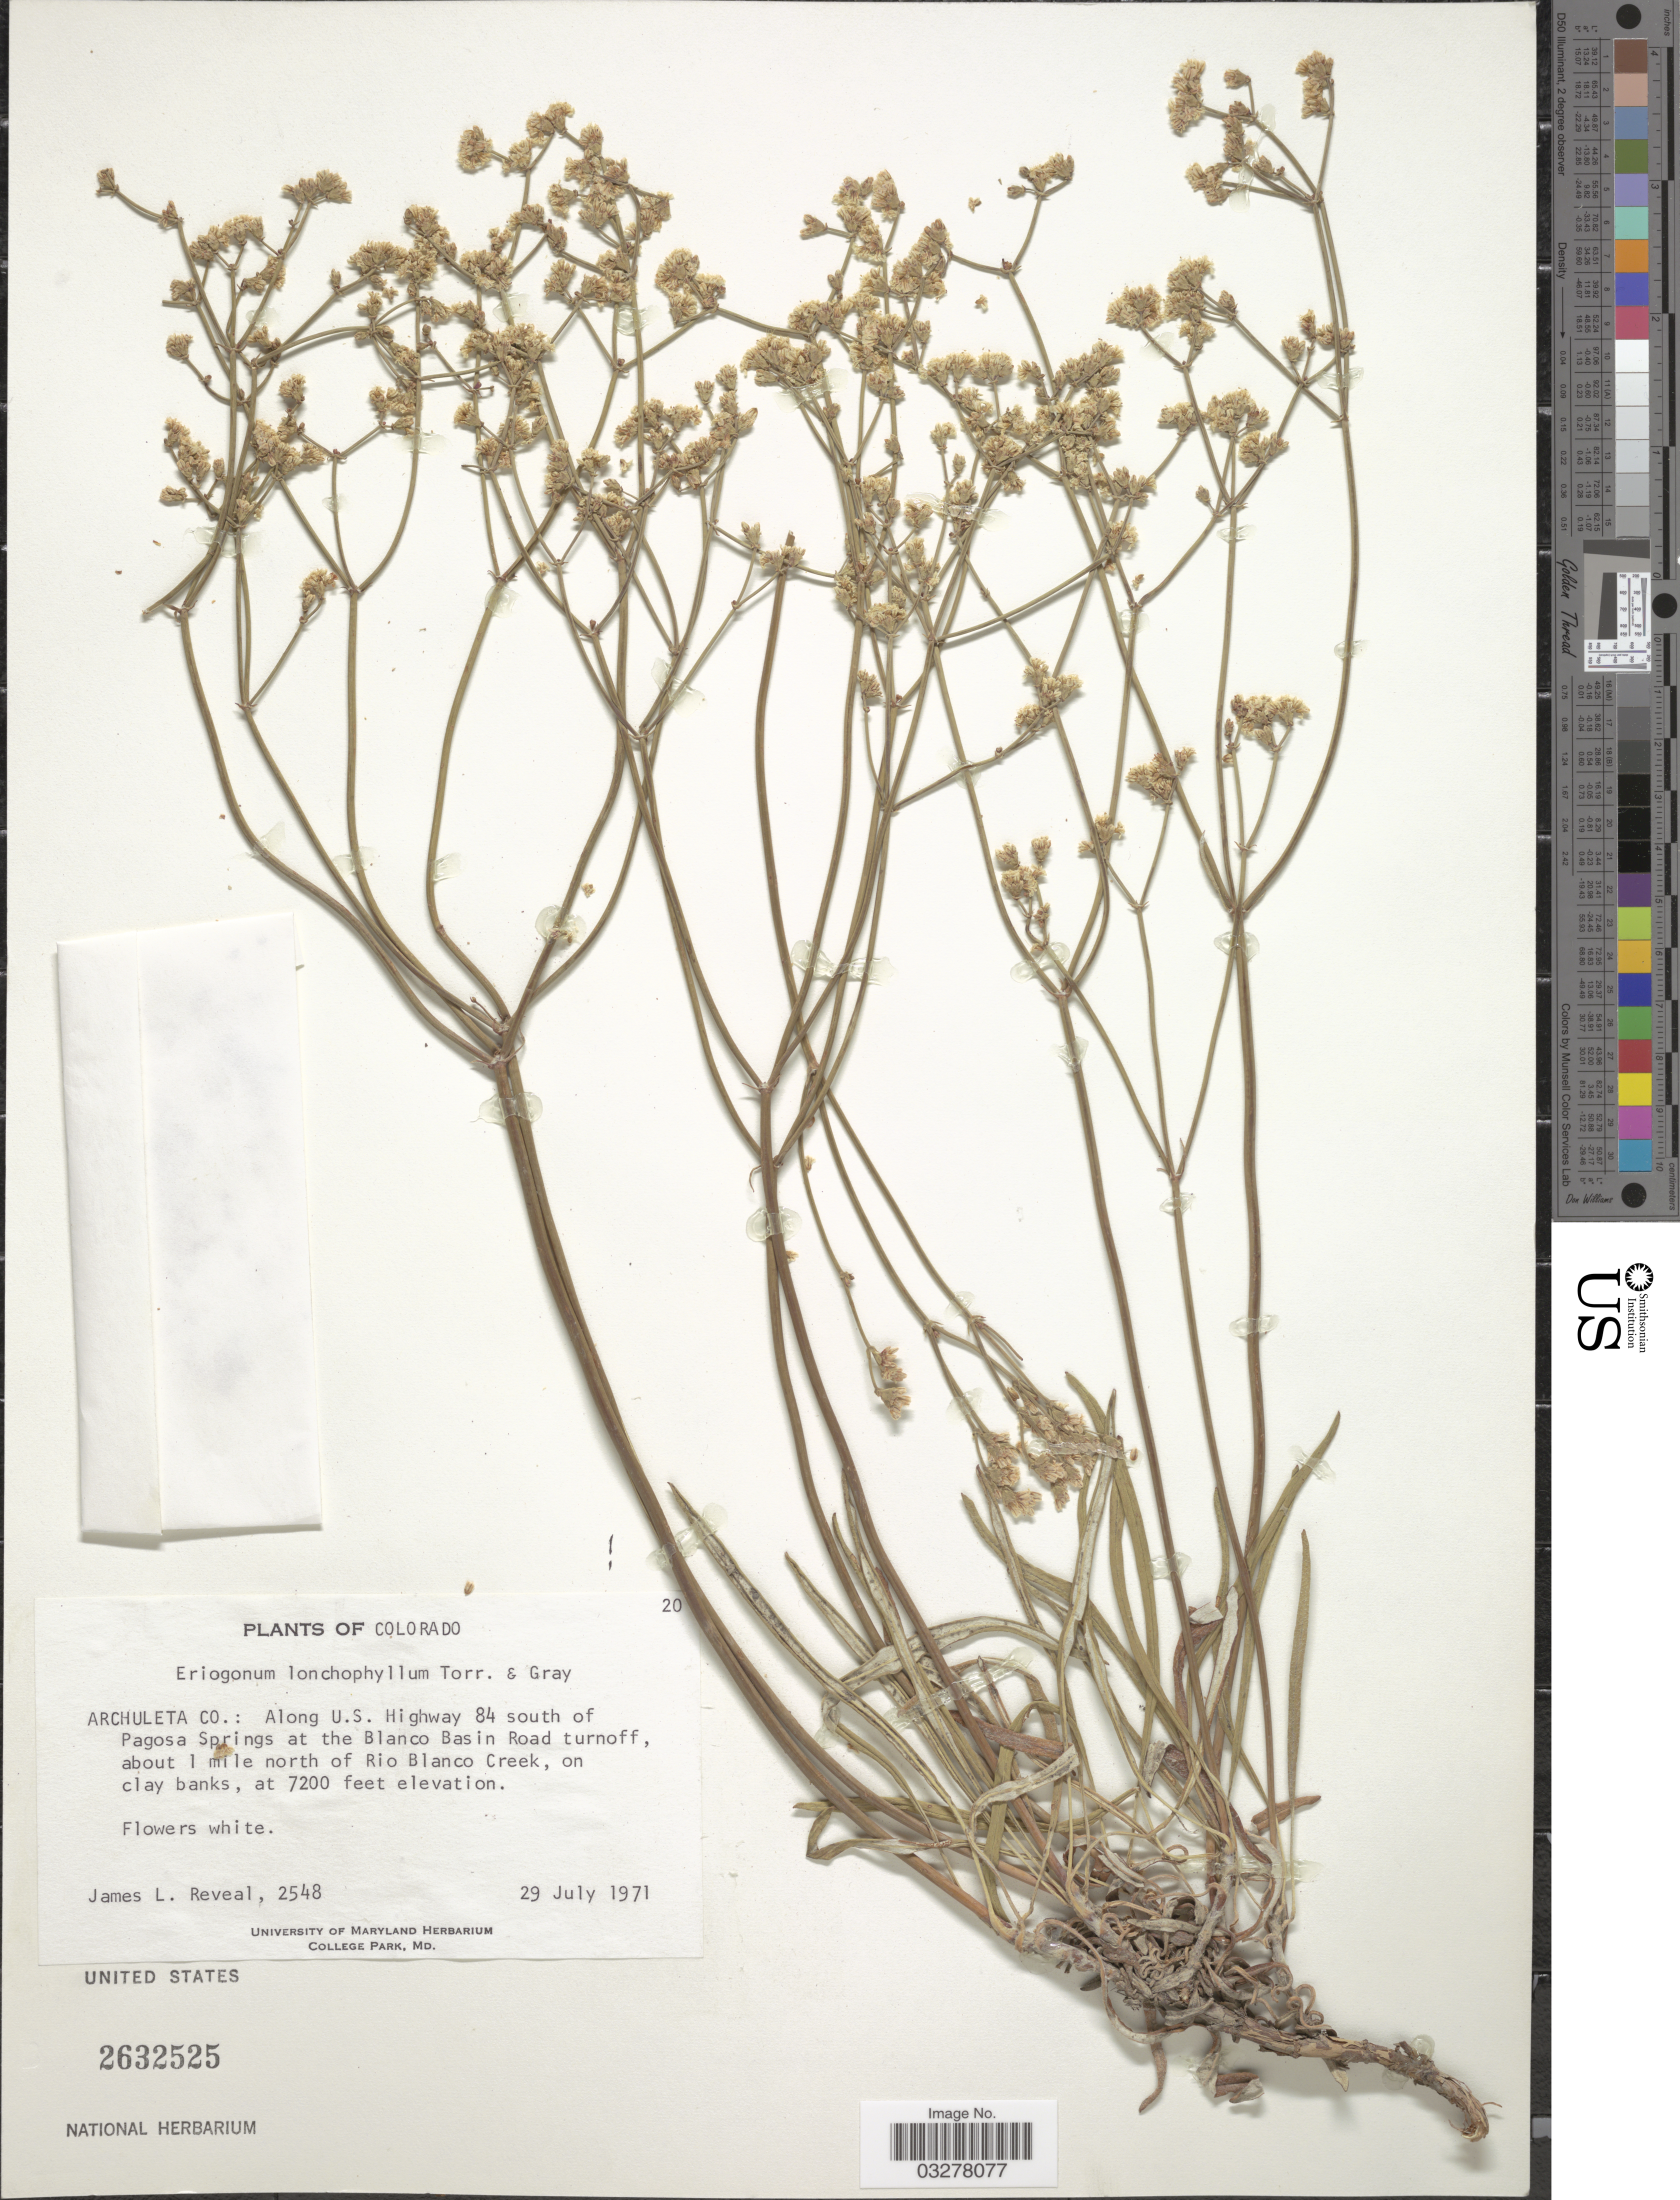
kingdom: Plantae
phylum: Tracheophyta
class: Magnoliopsida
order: Caryophyllales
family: Polygonaceae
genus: Eriogonum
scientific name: Eriogonum lonchophyllum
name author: Torr. & A. Gray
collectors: J. L. Reveal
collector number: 2548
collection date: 1971-07-29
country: United States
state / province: Colorado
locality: Archuleta Co.: Along U.S. Highway 84 south of Pagosa Springs at the Blanco Basin in Road turnoff, about 1 mile north of Rio Blanco Creek.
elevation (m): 2195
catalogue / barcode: US 2632525